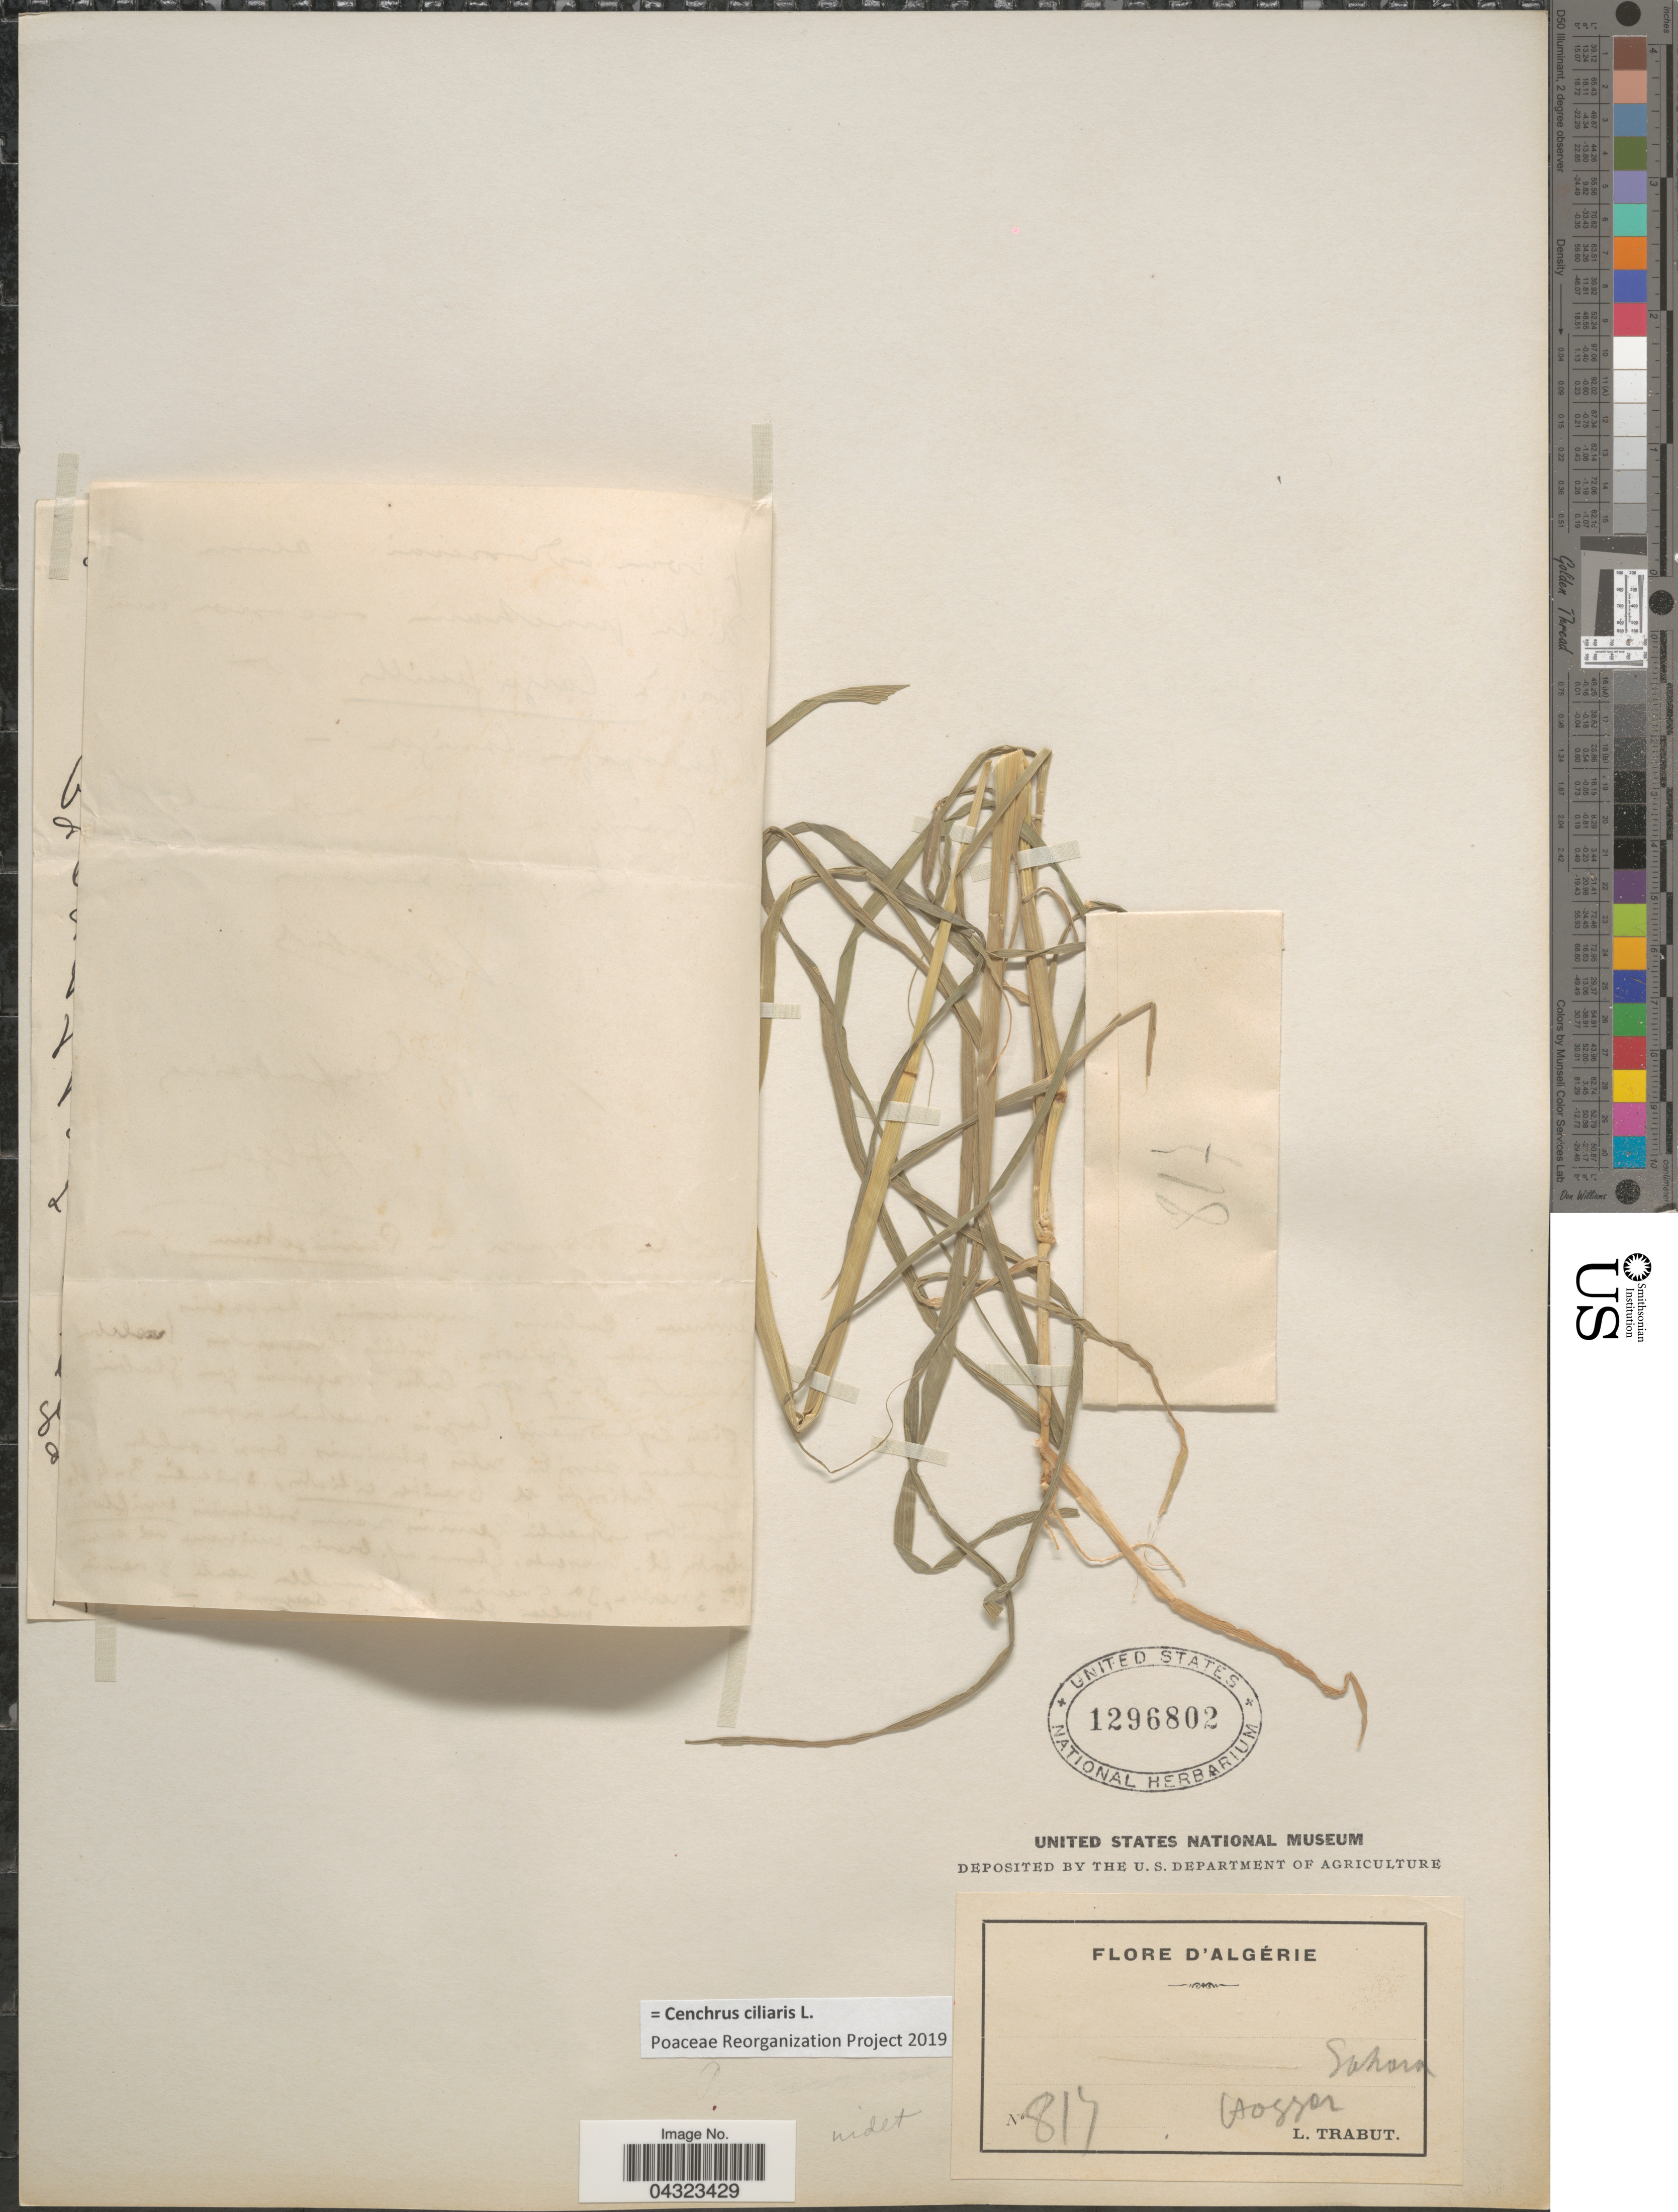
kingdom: Plantae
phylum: Tracheophyta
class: Liliopsida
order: Poales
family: Poaceae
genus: Cenchrus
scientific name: Cenchrus ciliaris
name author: L.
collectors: L. Trabut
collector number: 817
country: Algeria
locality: Sahara.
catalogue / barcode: US 1296802